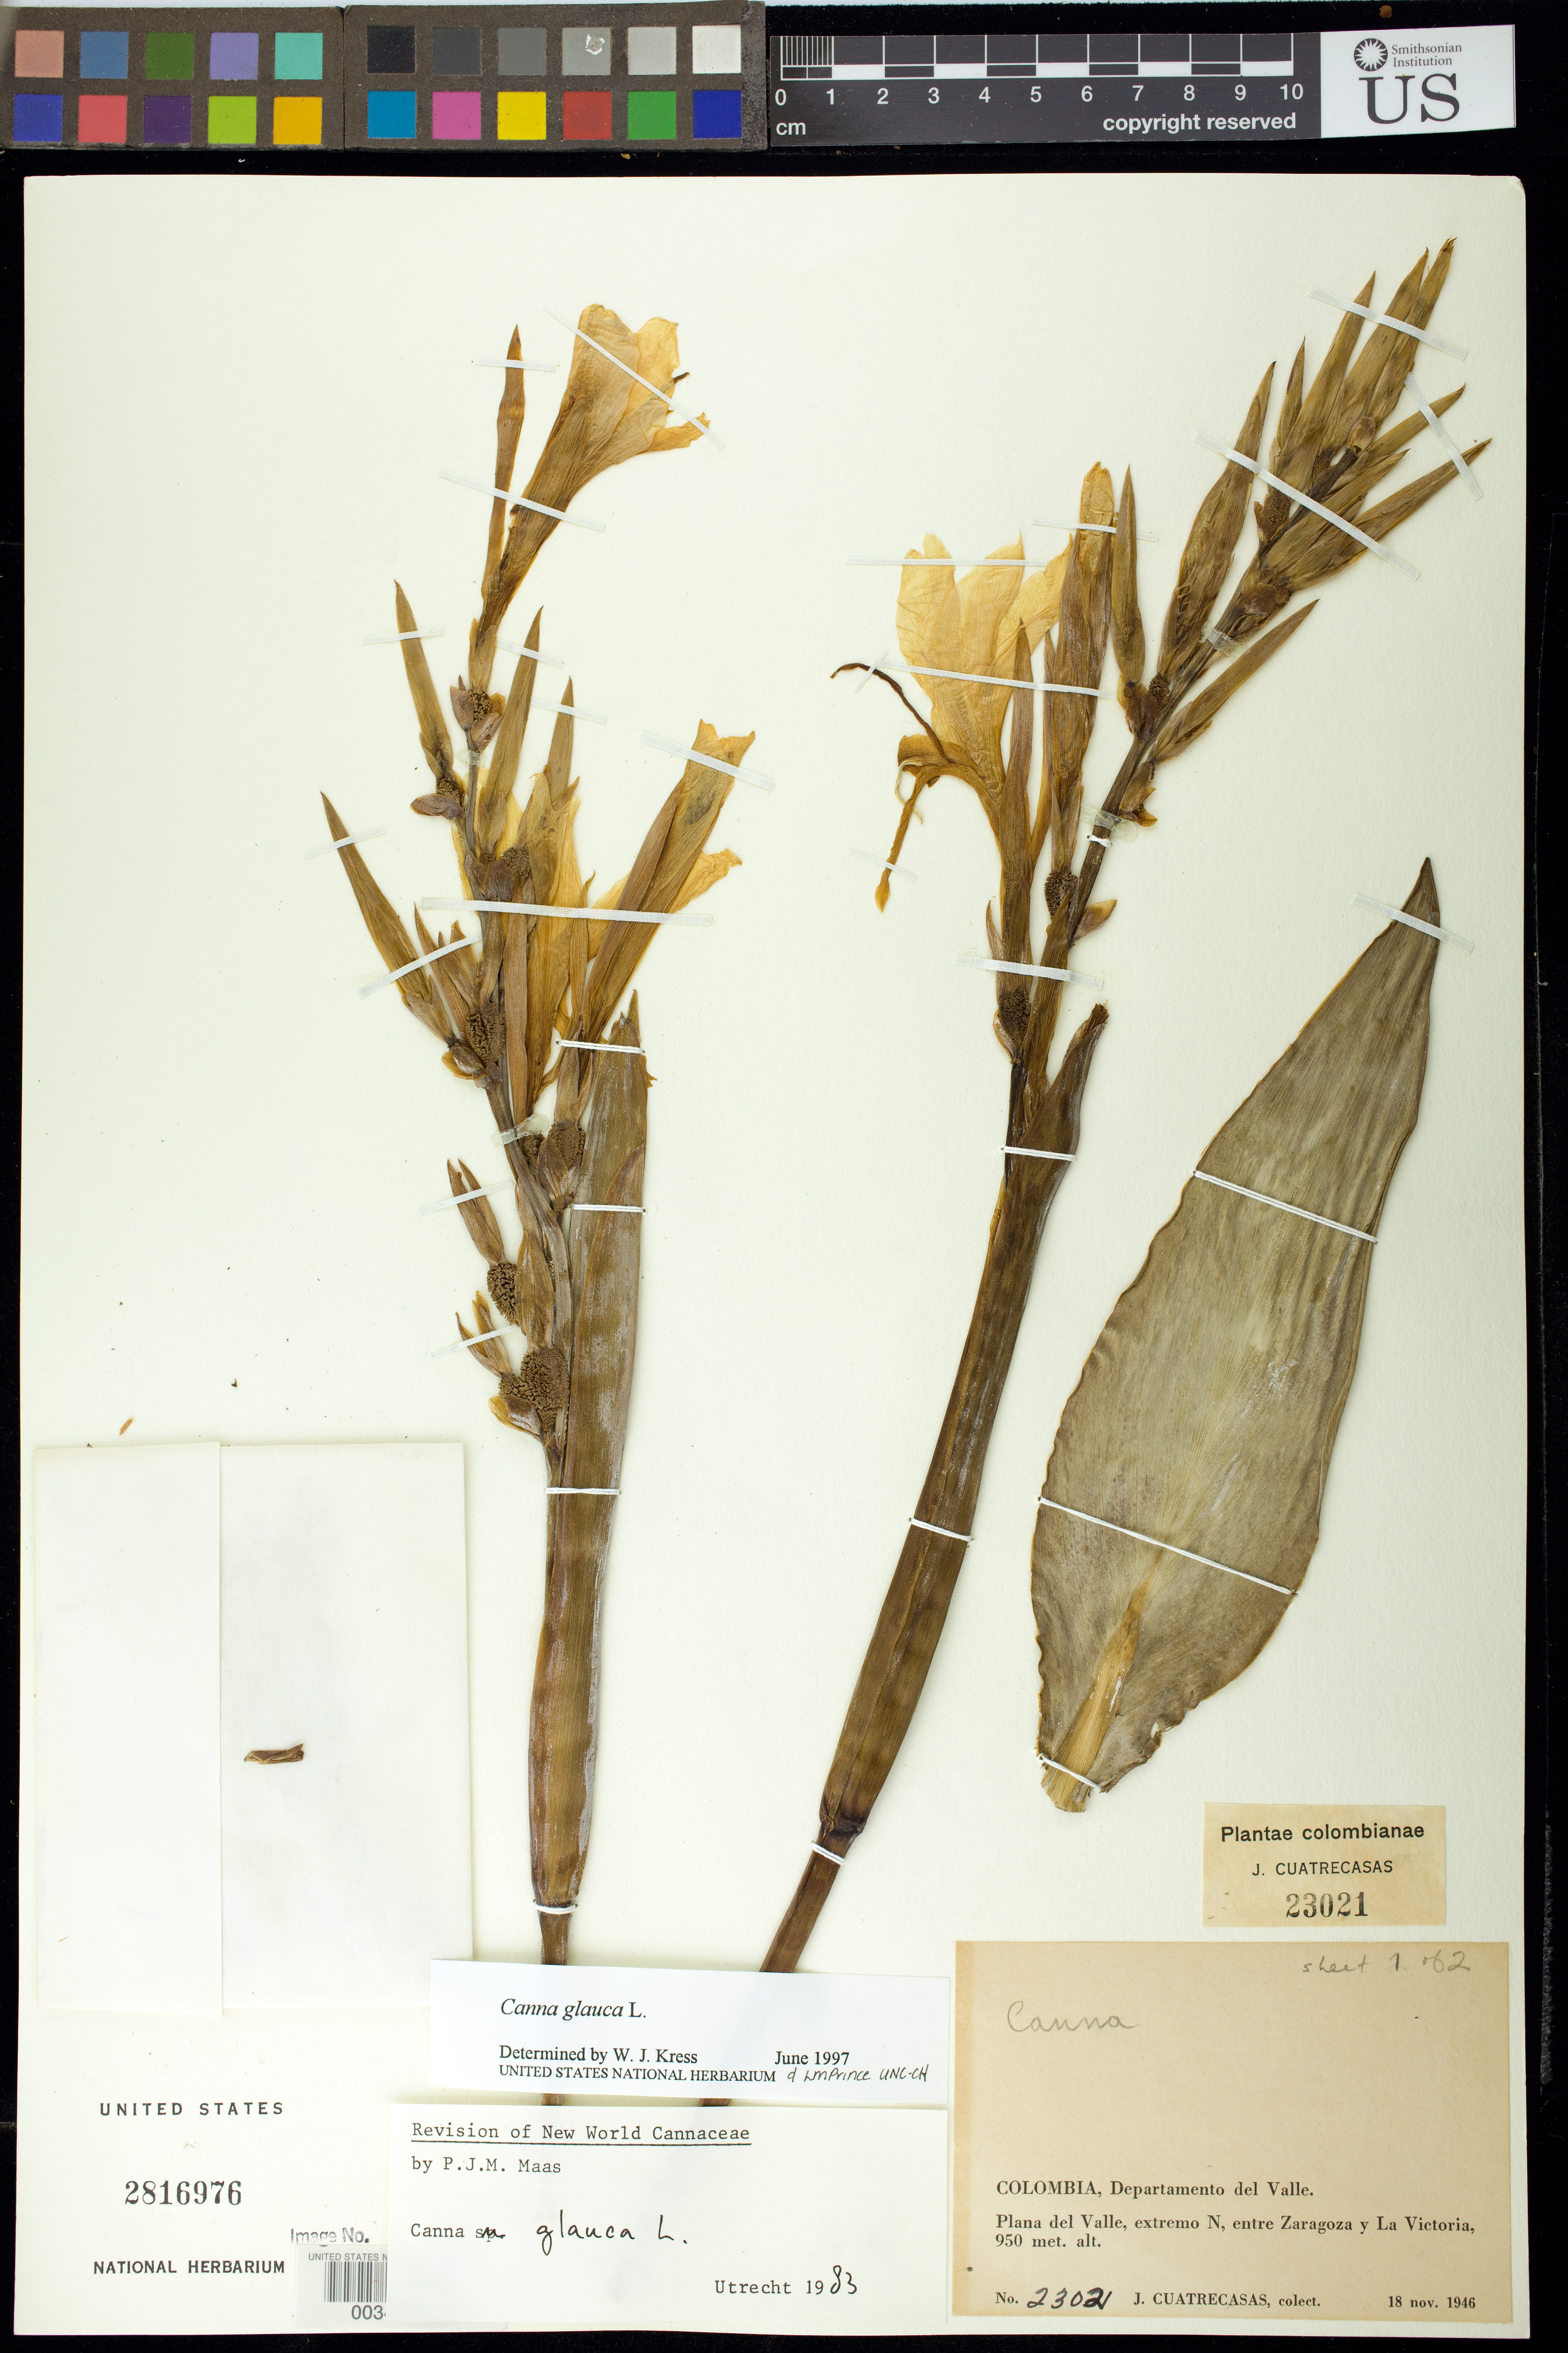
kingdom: Plantae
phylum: Tracheophyta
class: Liliopsida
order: Zingiberales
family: Cannaceae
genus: Canna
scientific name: Canna glauca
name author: L.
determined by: Segeren, W.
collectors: J. Cuatrecasas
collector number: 23021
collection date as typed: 18 Nov 1946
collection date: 1946-11-18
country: Colombia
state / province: Valle del Cauca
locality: Dept del Valle, plana del Valle, extremo n, entre Zaragoza y la Victoria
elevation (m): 950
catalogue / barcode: US 2816976